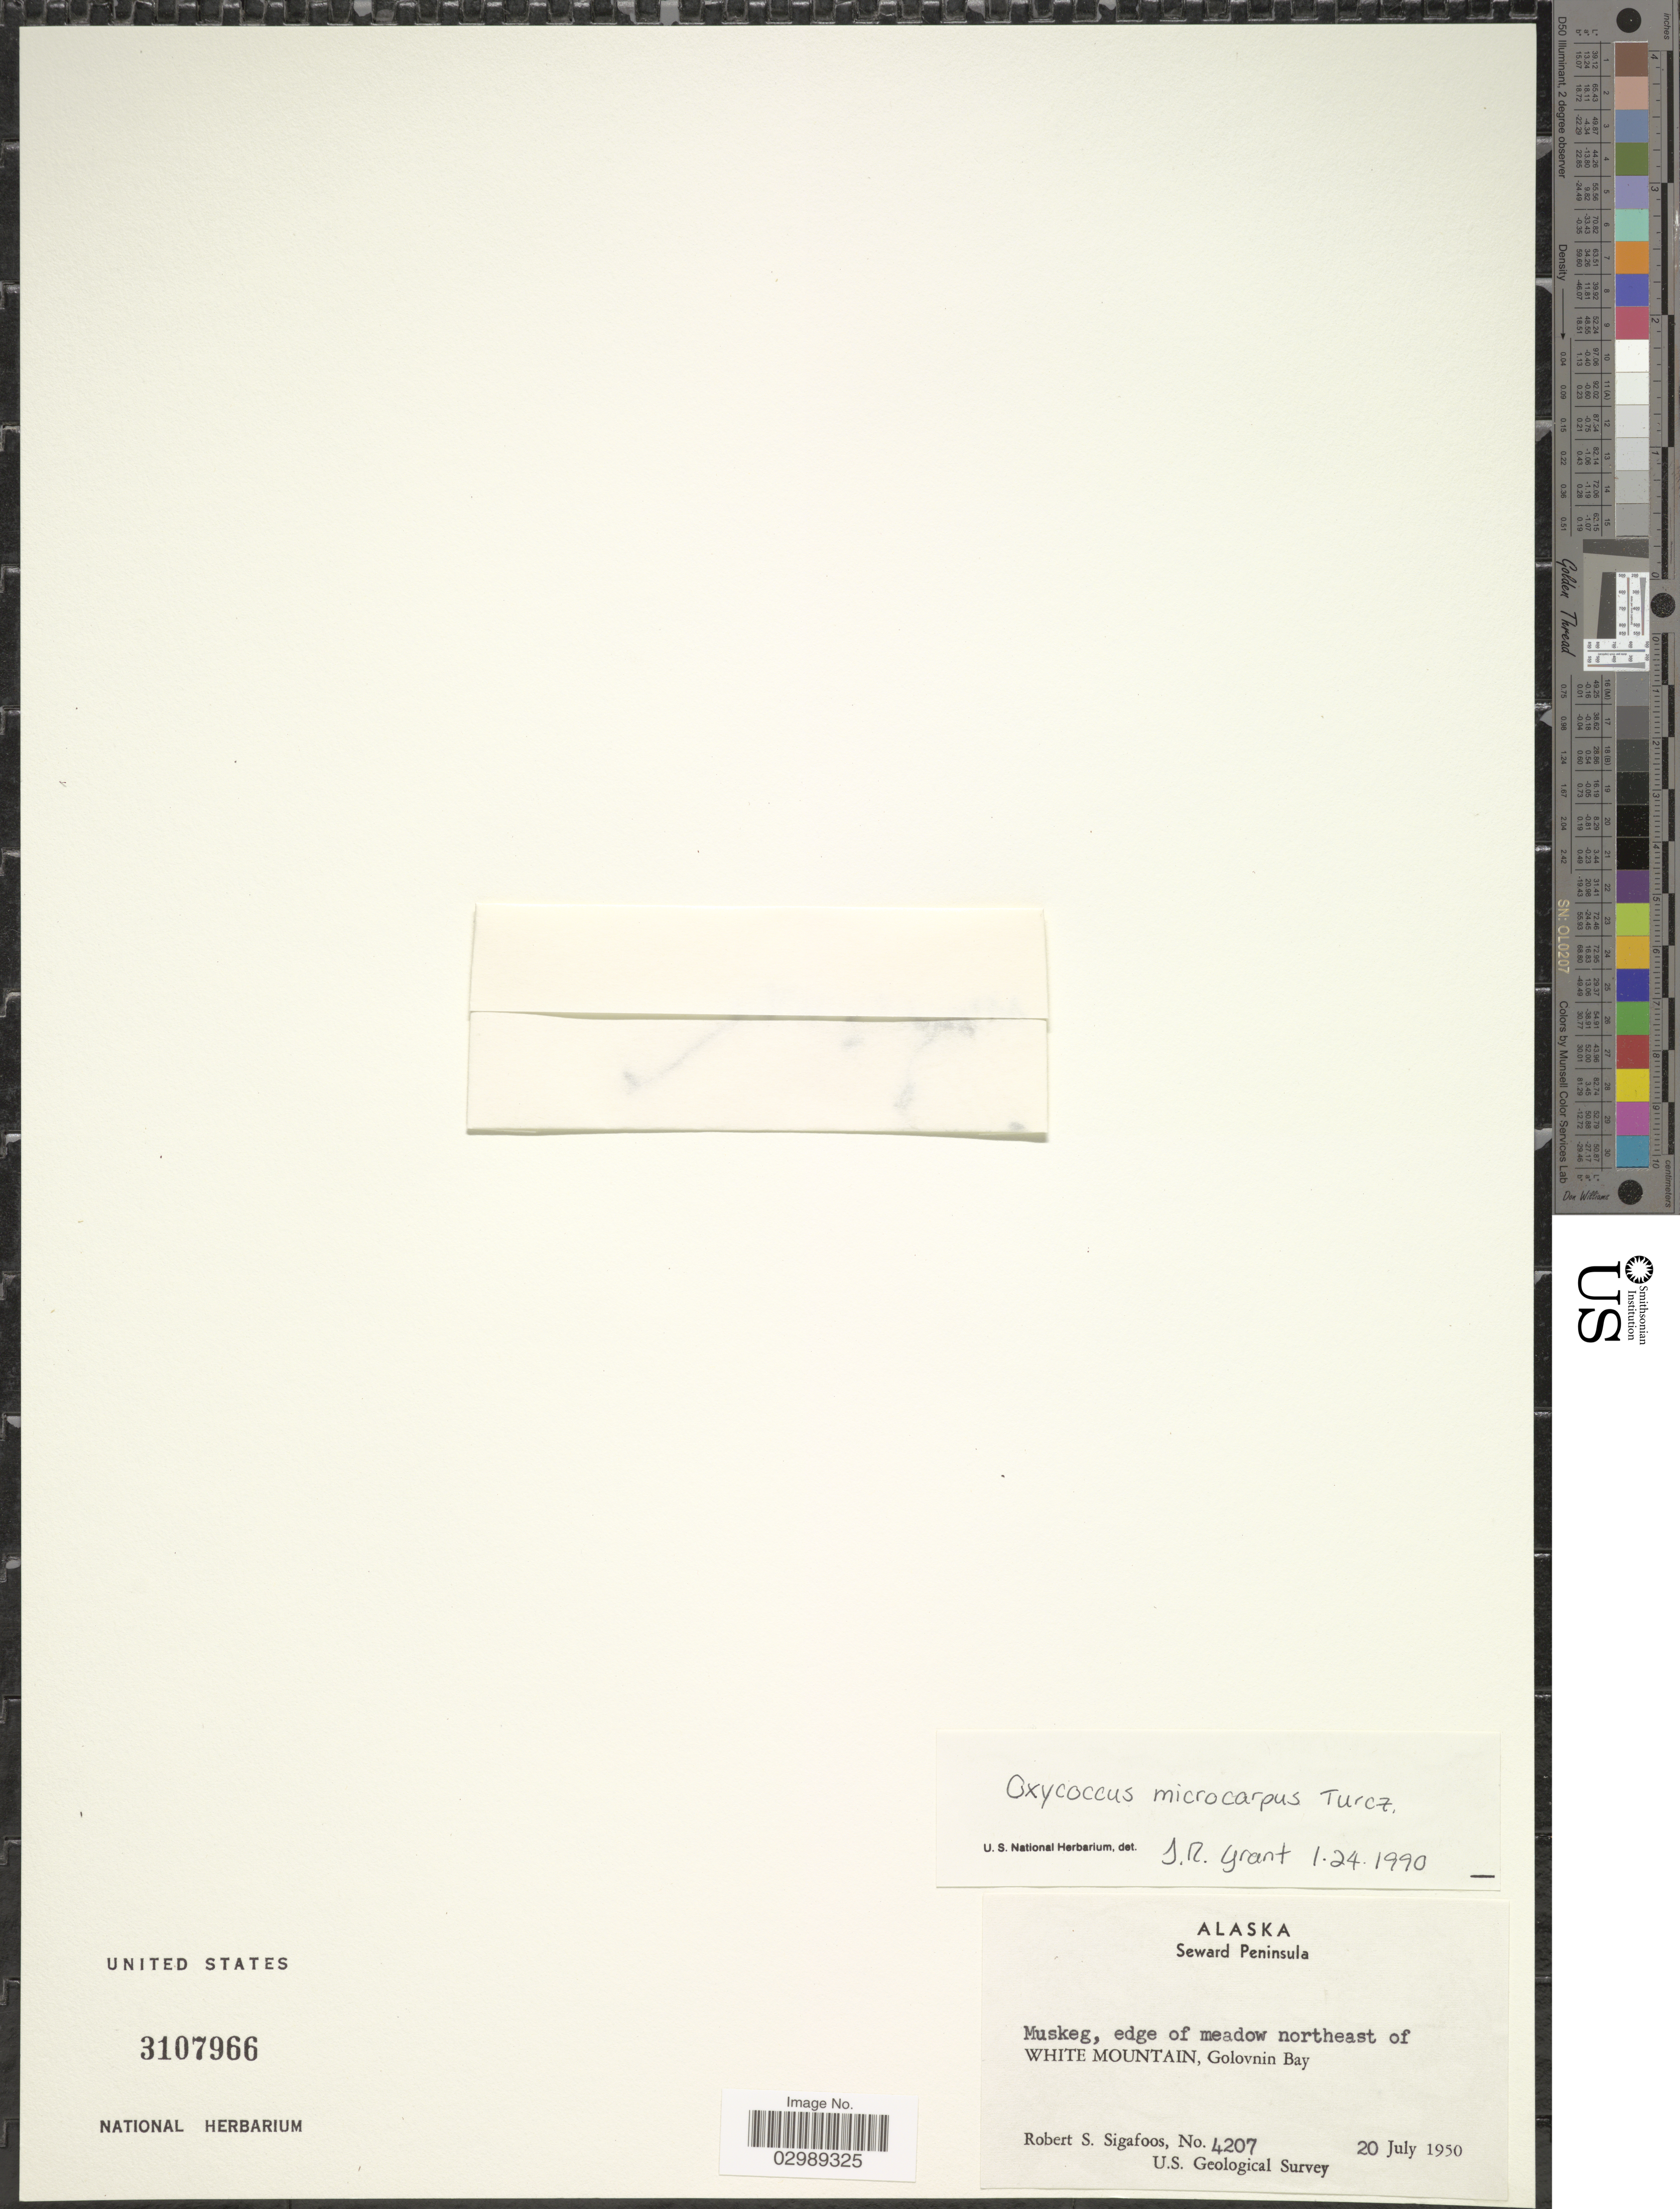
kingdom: Plantae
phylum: Tracheophyta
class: Magnoliopsida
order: Ericales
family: Ericaceae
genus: Vaccinium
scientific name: Vaccinium oxycoccos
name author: L.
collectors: R. Sigafoos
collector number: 4207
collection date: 1950-07-20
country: United States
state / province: Alaska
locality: Seward Peninsula, Muskeg, edge of meadow northeast of White Mountain, Golovnin Bay.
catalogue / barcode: US 3107966